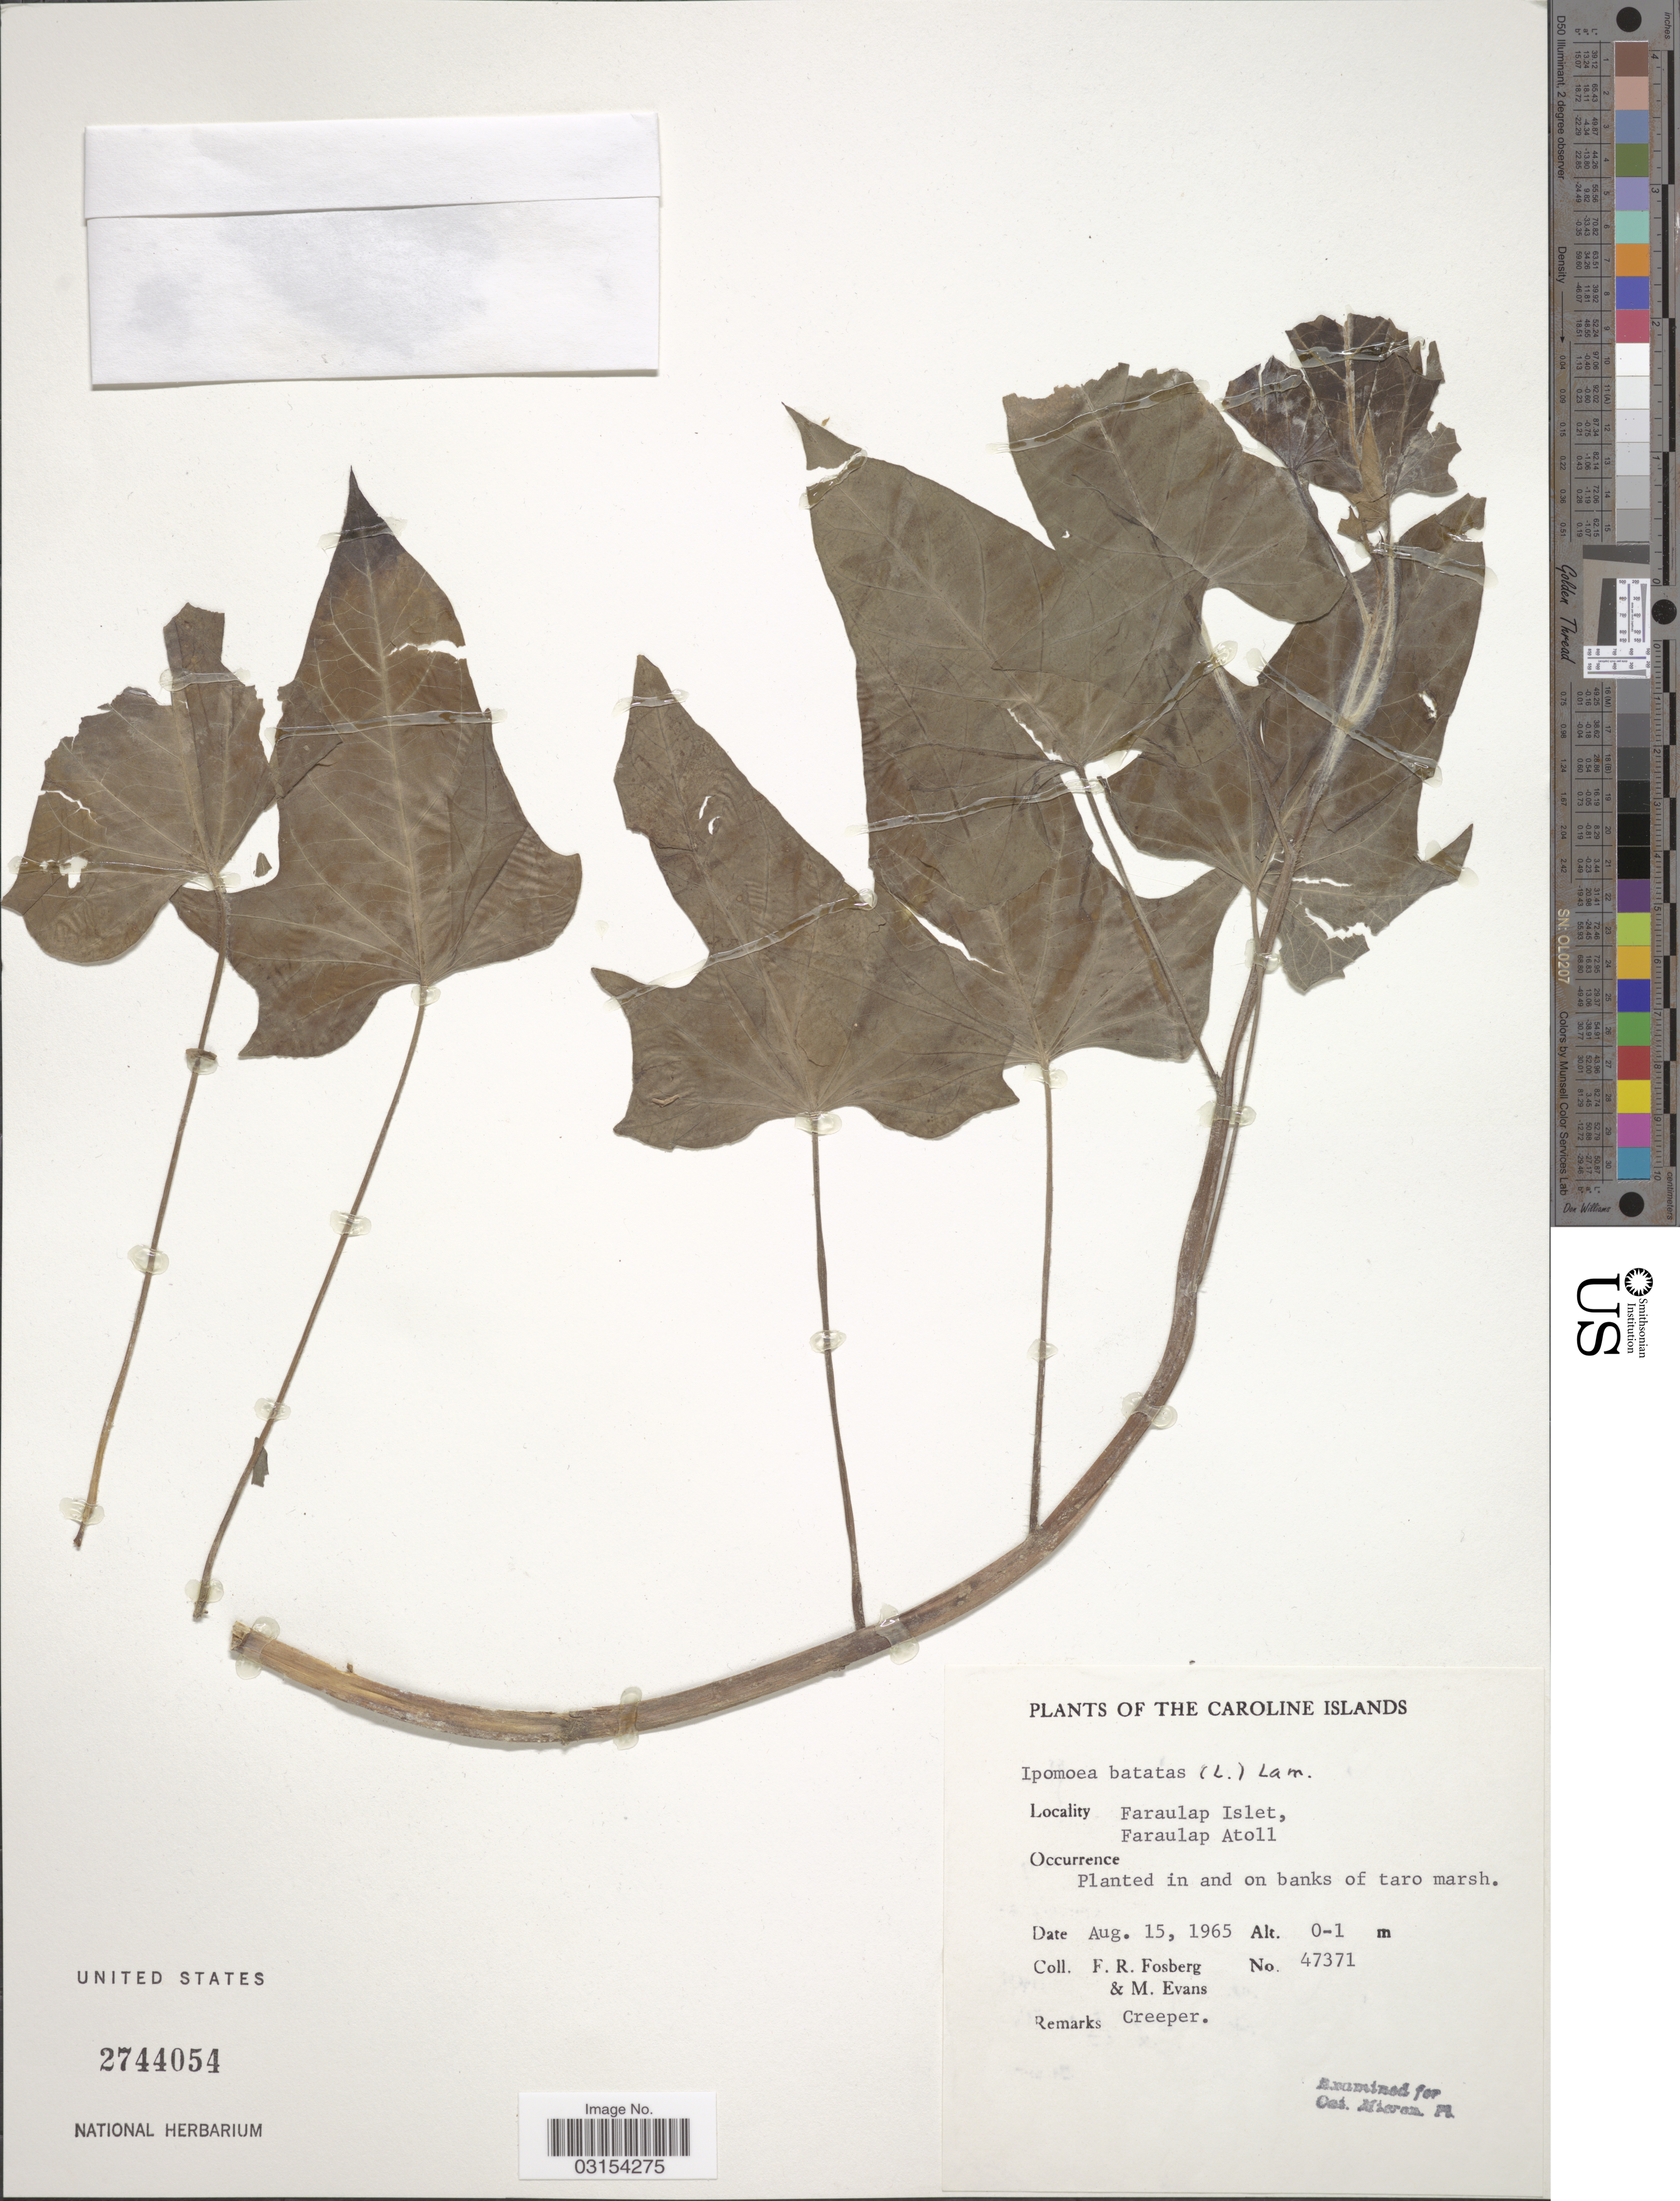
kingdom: Plantae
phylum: Tracheophyta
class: Magnoliopsida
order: Solanales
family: Convolvulaceae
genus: Ipomoea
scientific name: Ipomoea batatas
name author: (L.) Lam.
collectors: F. R. Fosberg & M. Evans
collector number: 47371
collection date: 1965-08-15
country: Micronesia, Federated States of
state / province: Yap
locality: The Caroline Islands. Faraulap Islet, Faraulap Atoll.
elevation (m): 0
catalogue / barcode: US 2744054